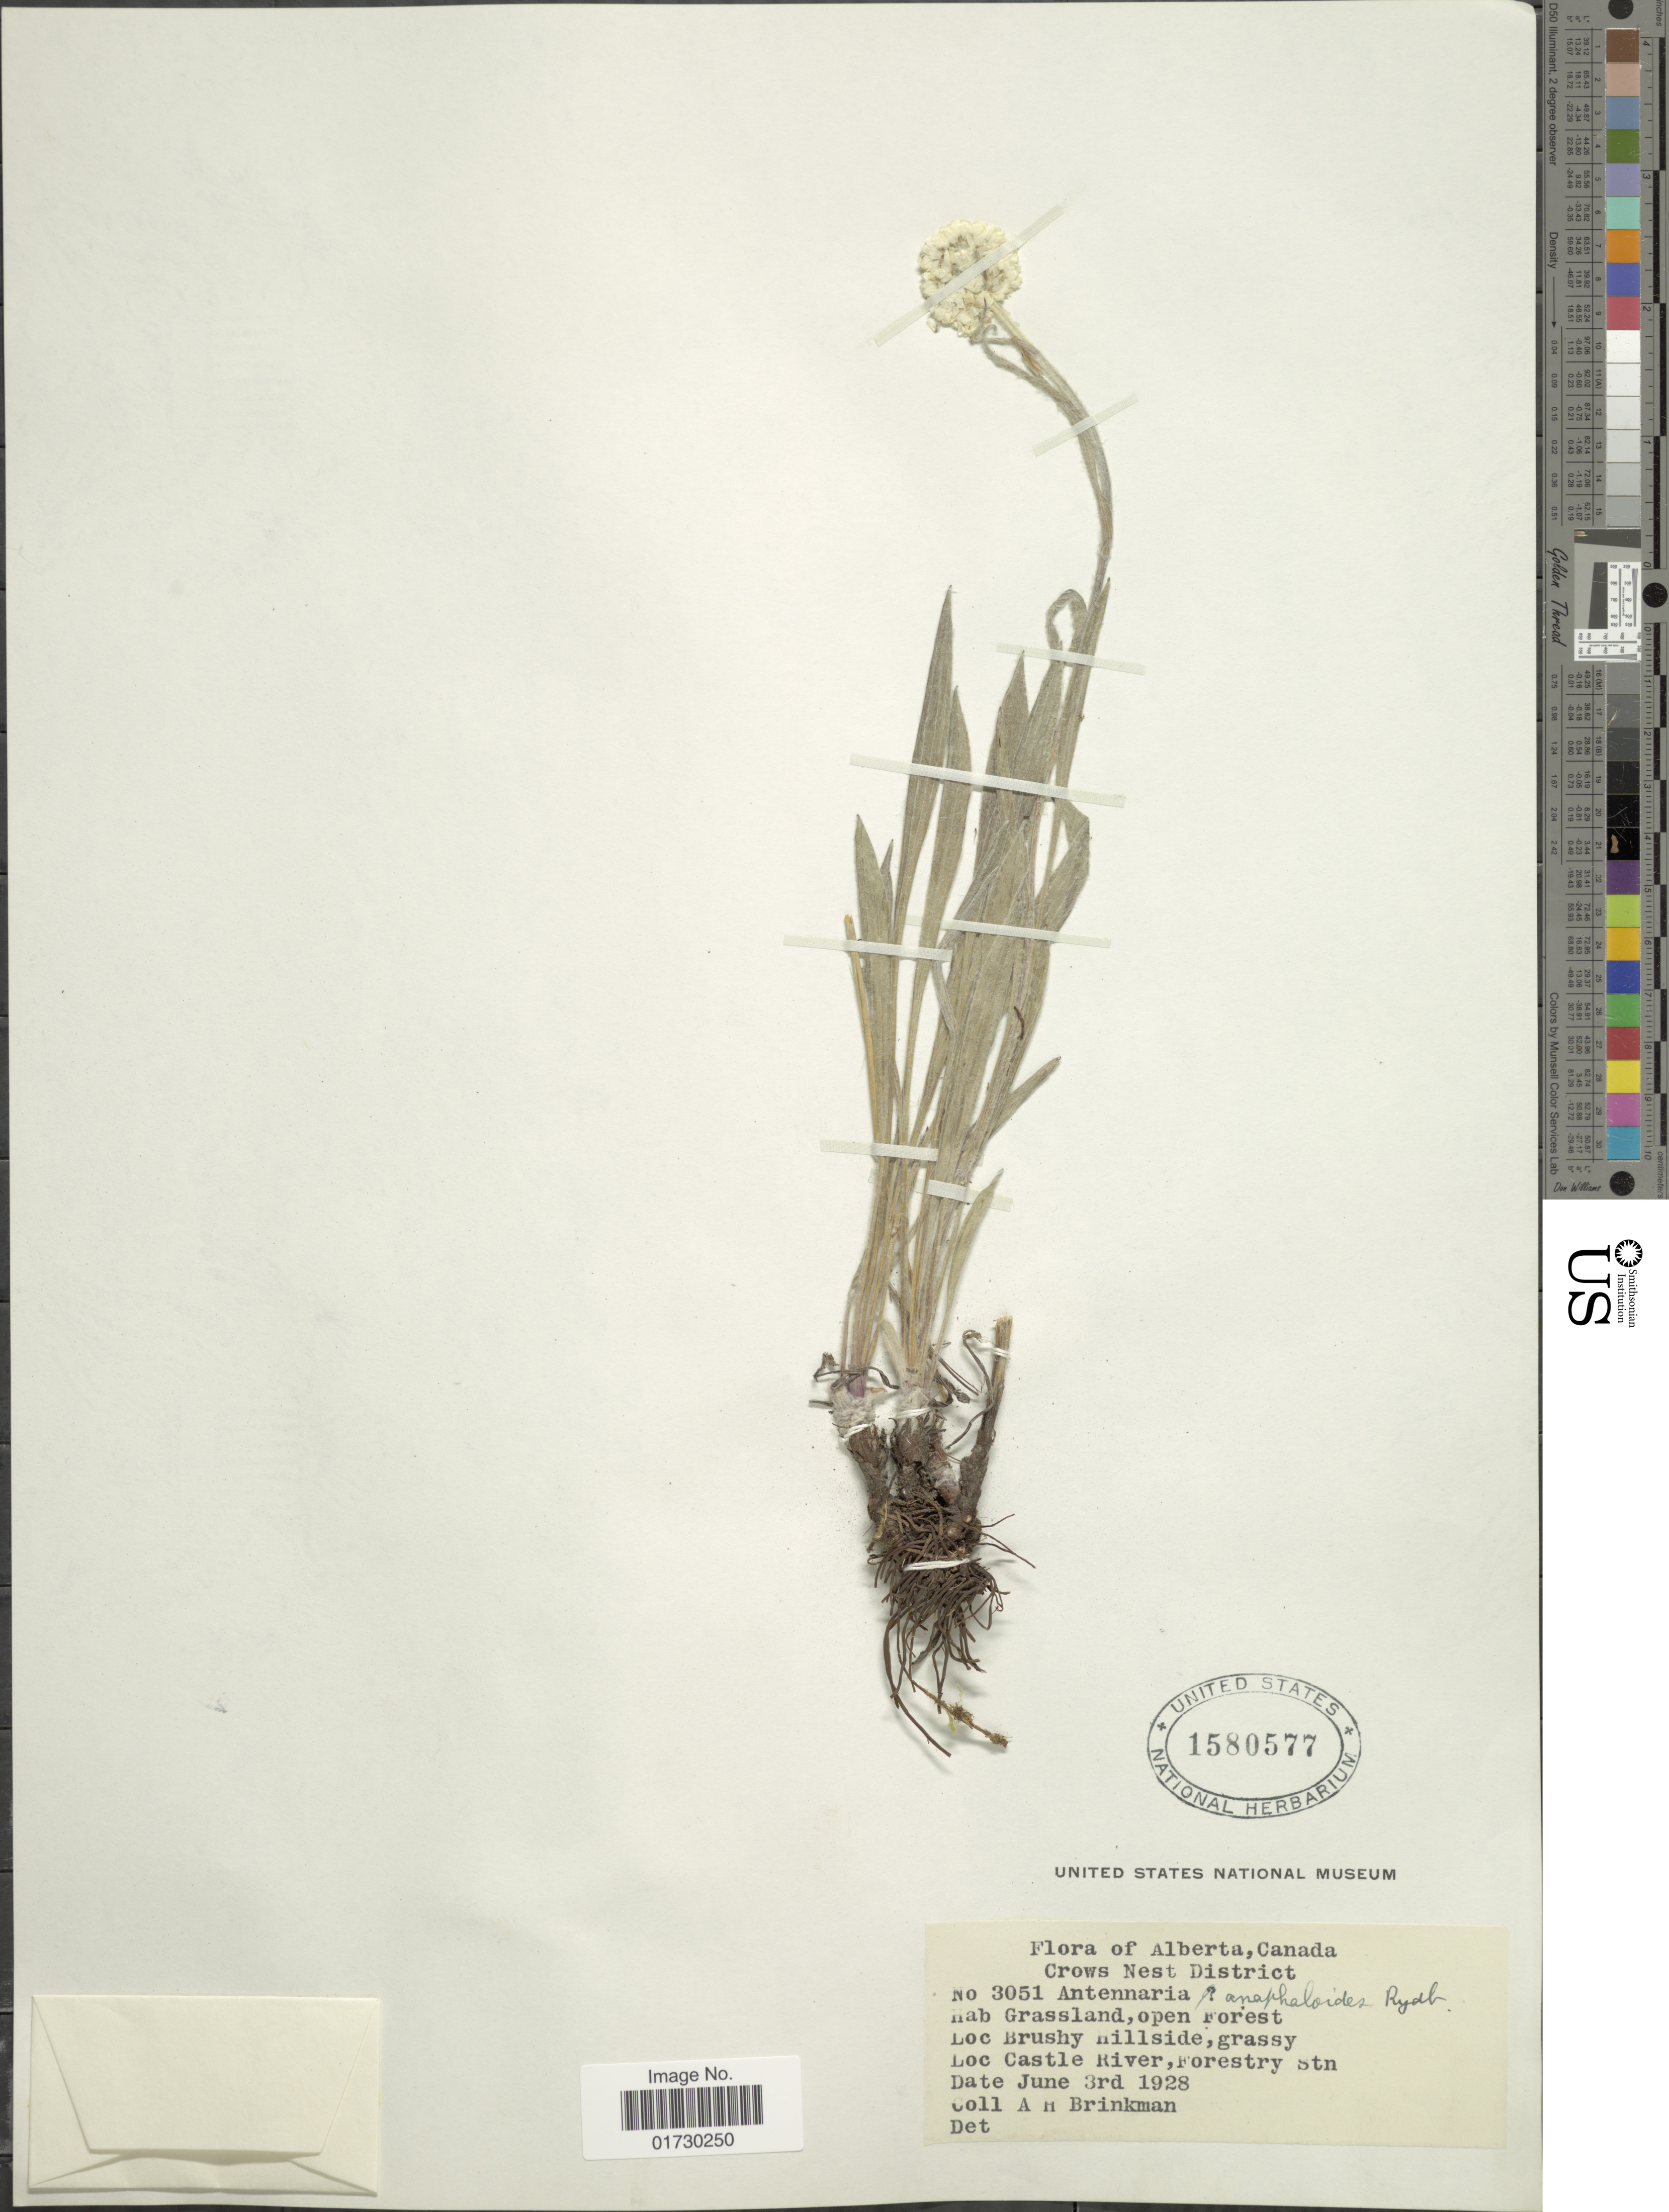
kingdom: Plantae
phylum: Tracheophyta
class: Magnoliopsida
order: Asterales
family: Asteraceae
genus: Antennaria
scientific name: Antennaria anaphaloides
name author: Rydb.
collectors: A. Brinkman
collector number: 3051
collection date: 1928-06-03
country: Canada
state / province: Alberta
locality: Alberta, Canada, Crows Nest District, Grassland, open forest, Castle River, Forestry Stn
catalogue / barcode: US 1580577